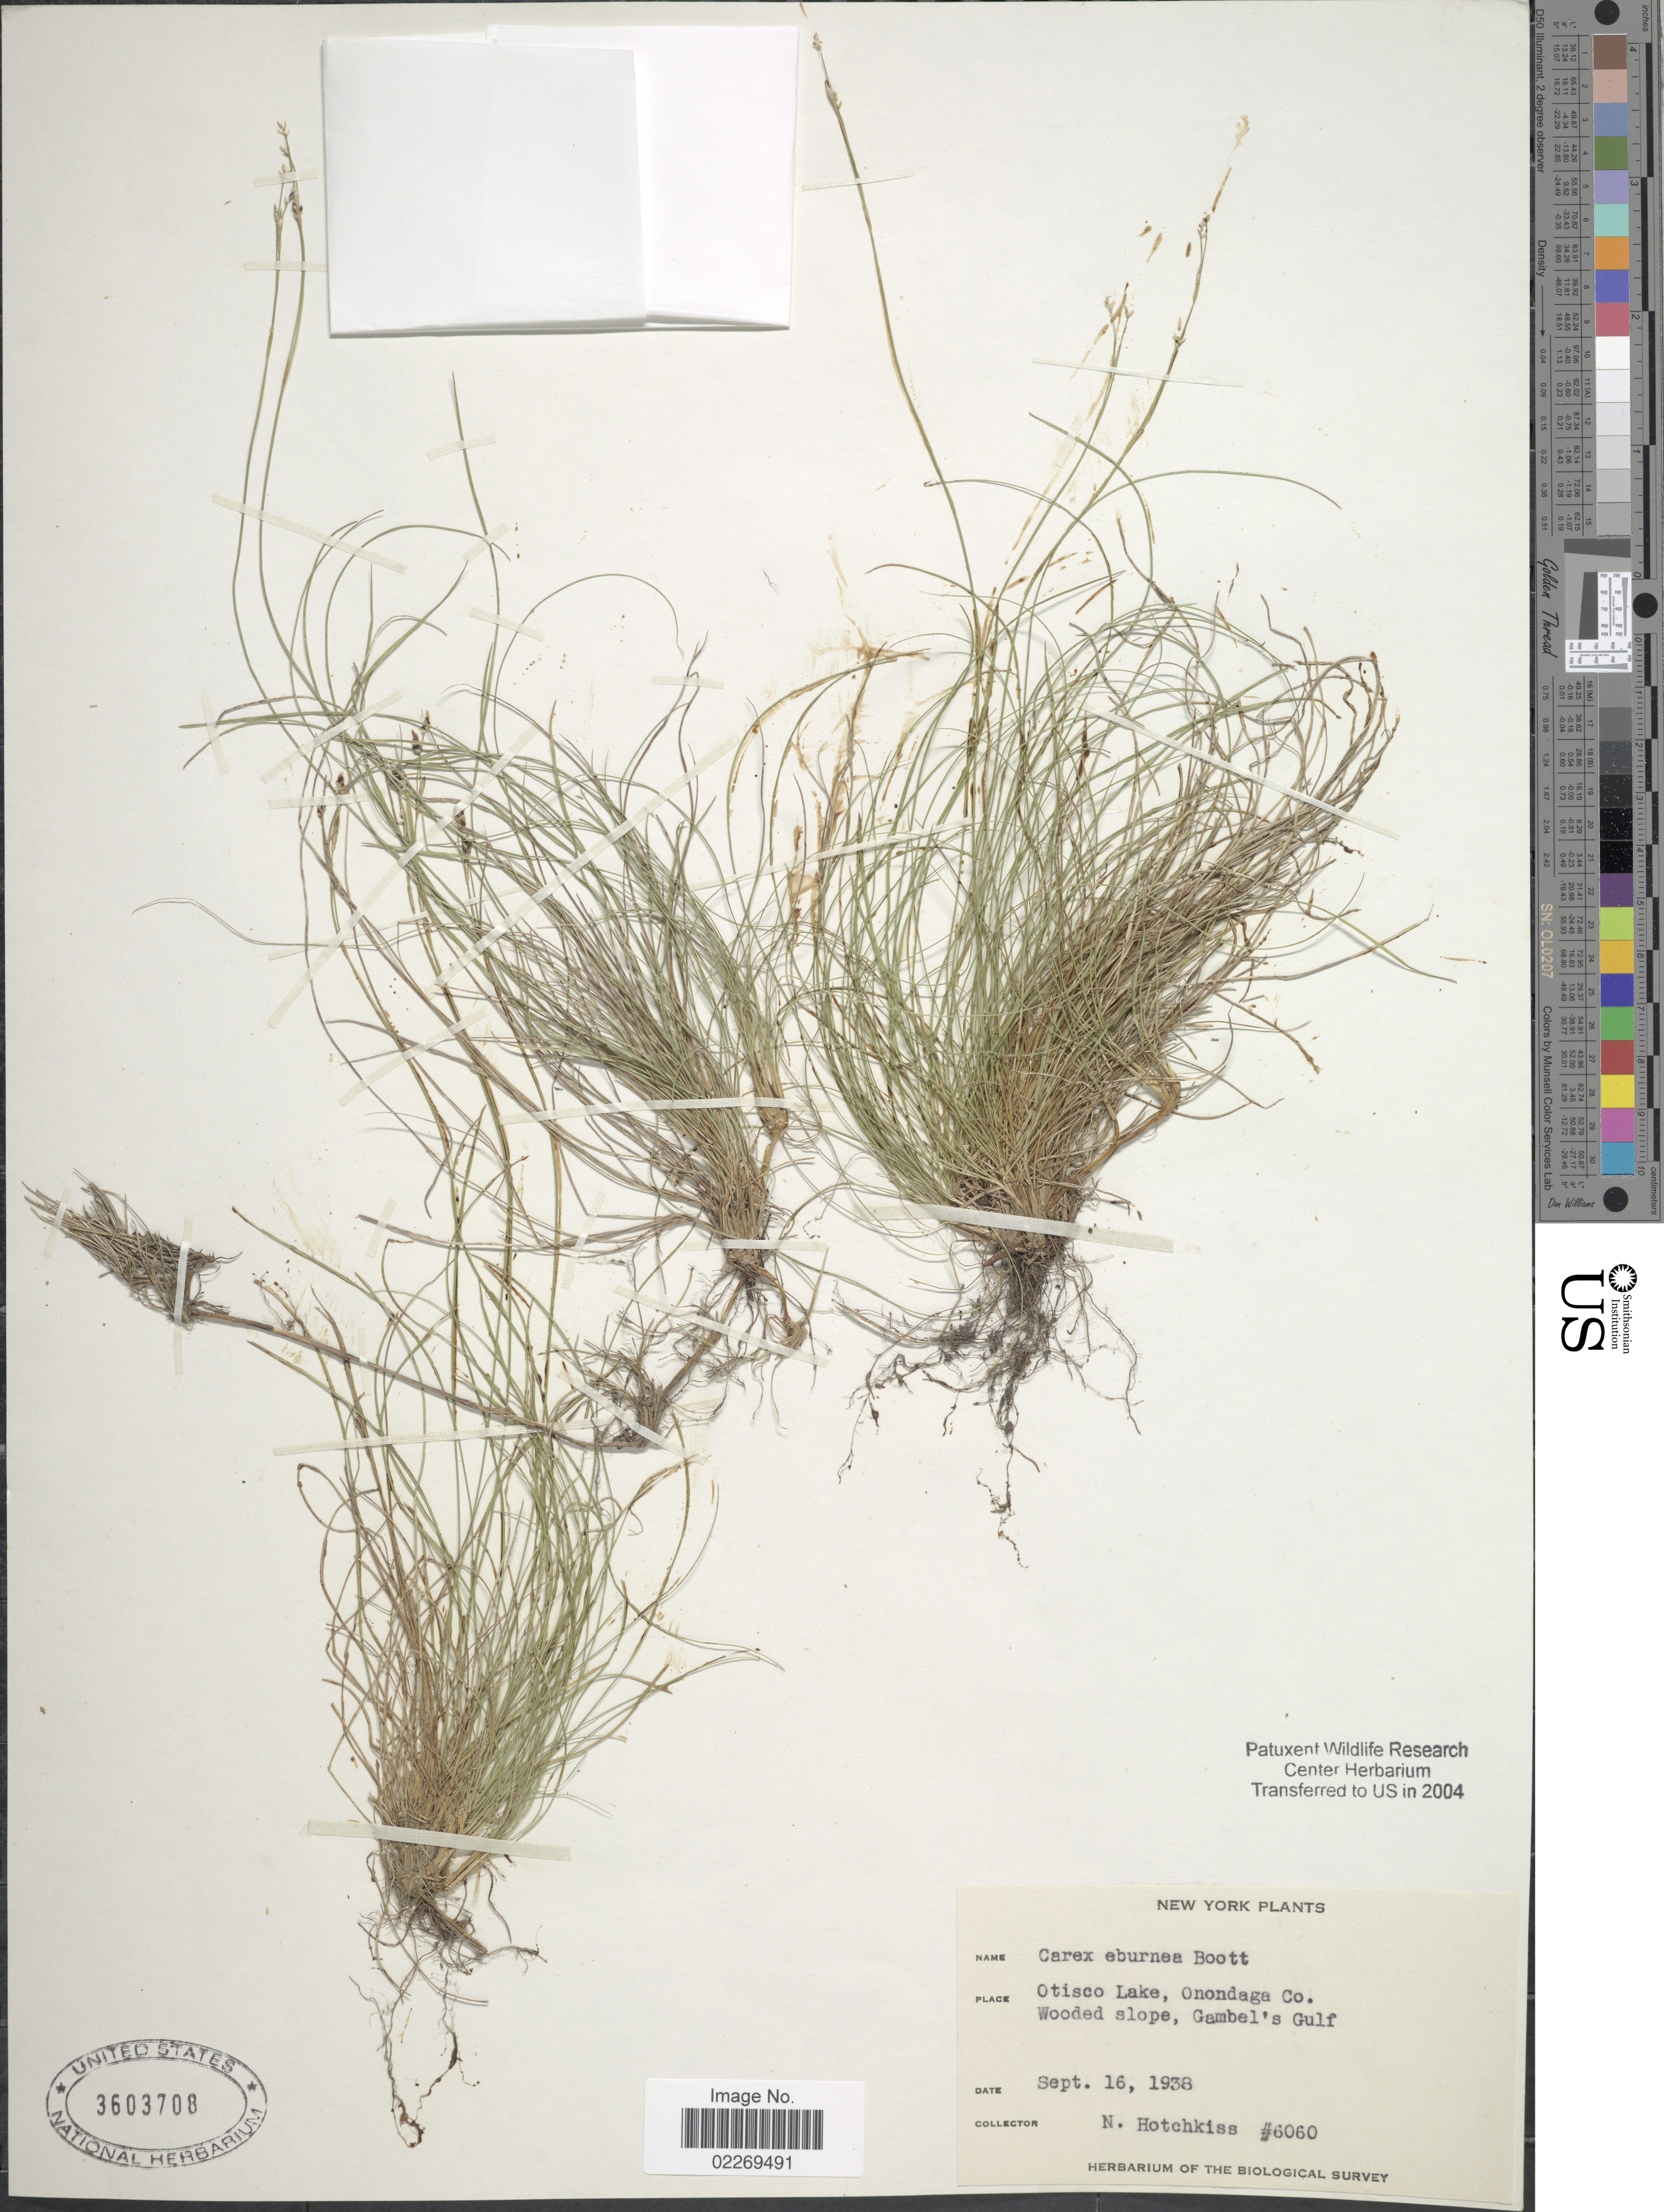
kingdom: Plantae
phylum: Tracheophyta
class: Liliopsida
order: Poales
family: Cyperaceae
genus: Carex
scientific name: Carex eburnea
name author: Boott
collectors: N. Hotchkiss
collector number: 6060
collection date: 1938-09-16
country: United States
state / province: New York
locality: Otisco Lake, Onondaga Co., Gambel's Gulf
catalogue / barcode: US 3603708